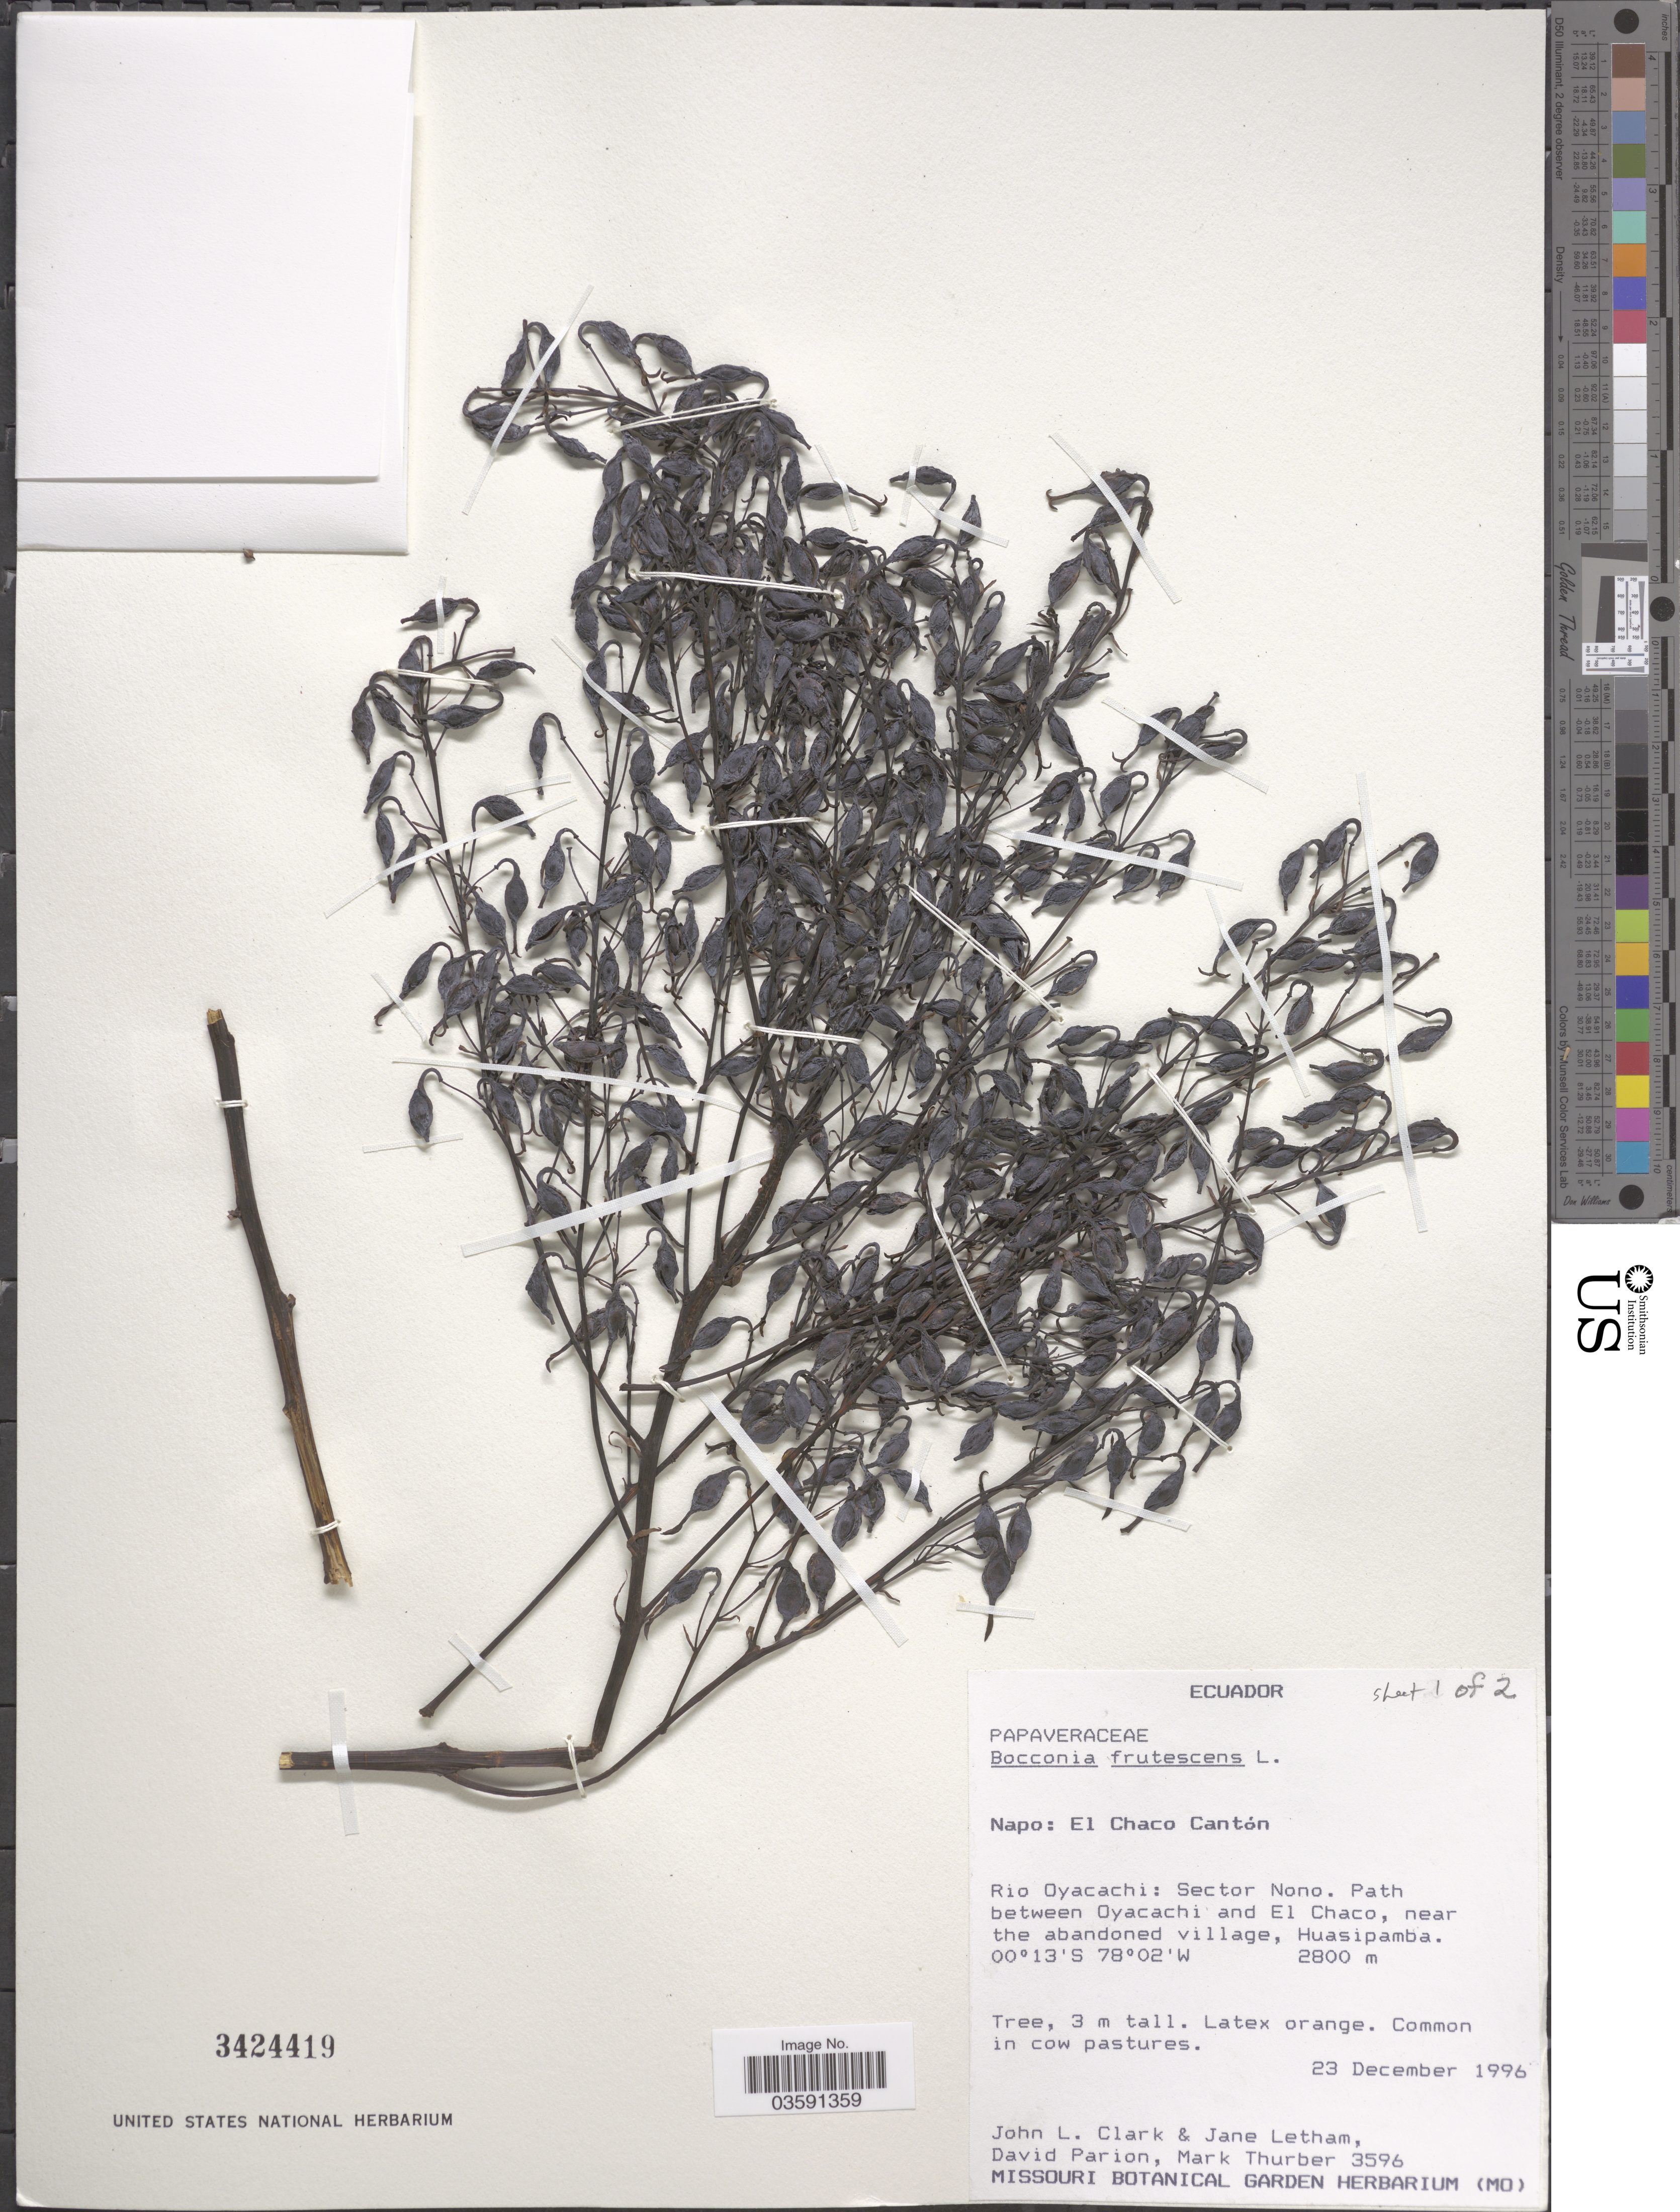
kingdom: Plantae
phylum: Tracheophyta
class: Magnoliopsida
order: Ranunculales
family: Papaveraceae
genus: Bocconia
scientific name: Bocconia integrifolia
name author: Bonpl.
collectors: J. L. Clark, J. Letham, D. Parion & M. Thurber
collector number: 3596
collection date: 1996-12-23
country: Ecuador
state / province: Napo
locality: El Chaco Canton. Rio Oyacachi: Sector Nono. Path between Oyacachi and El Chaco, near the abandoned village, Huasipamba.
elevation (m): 2800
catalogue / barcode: US 3424419